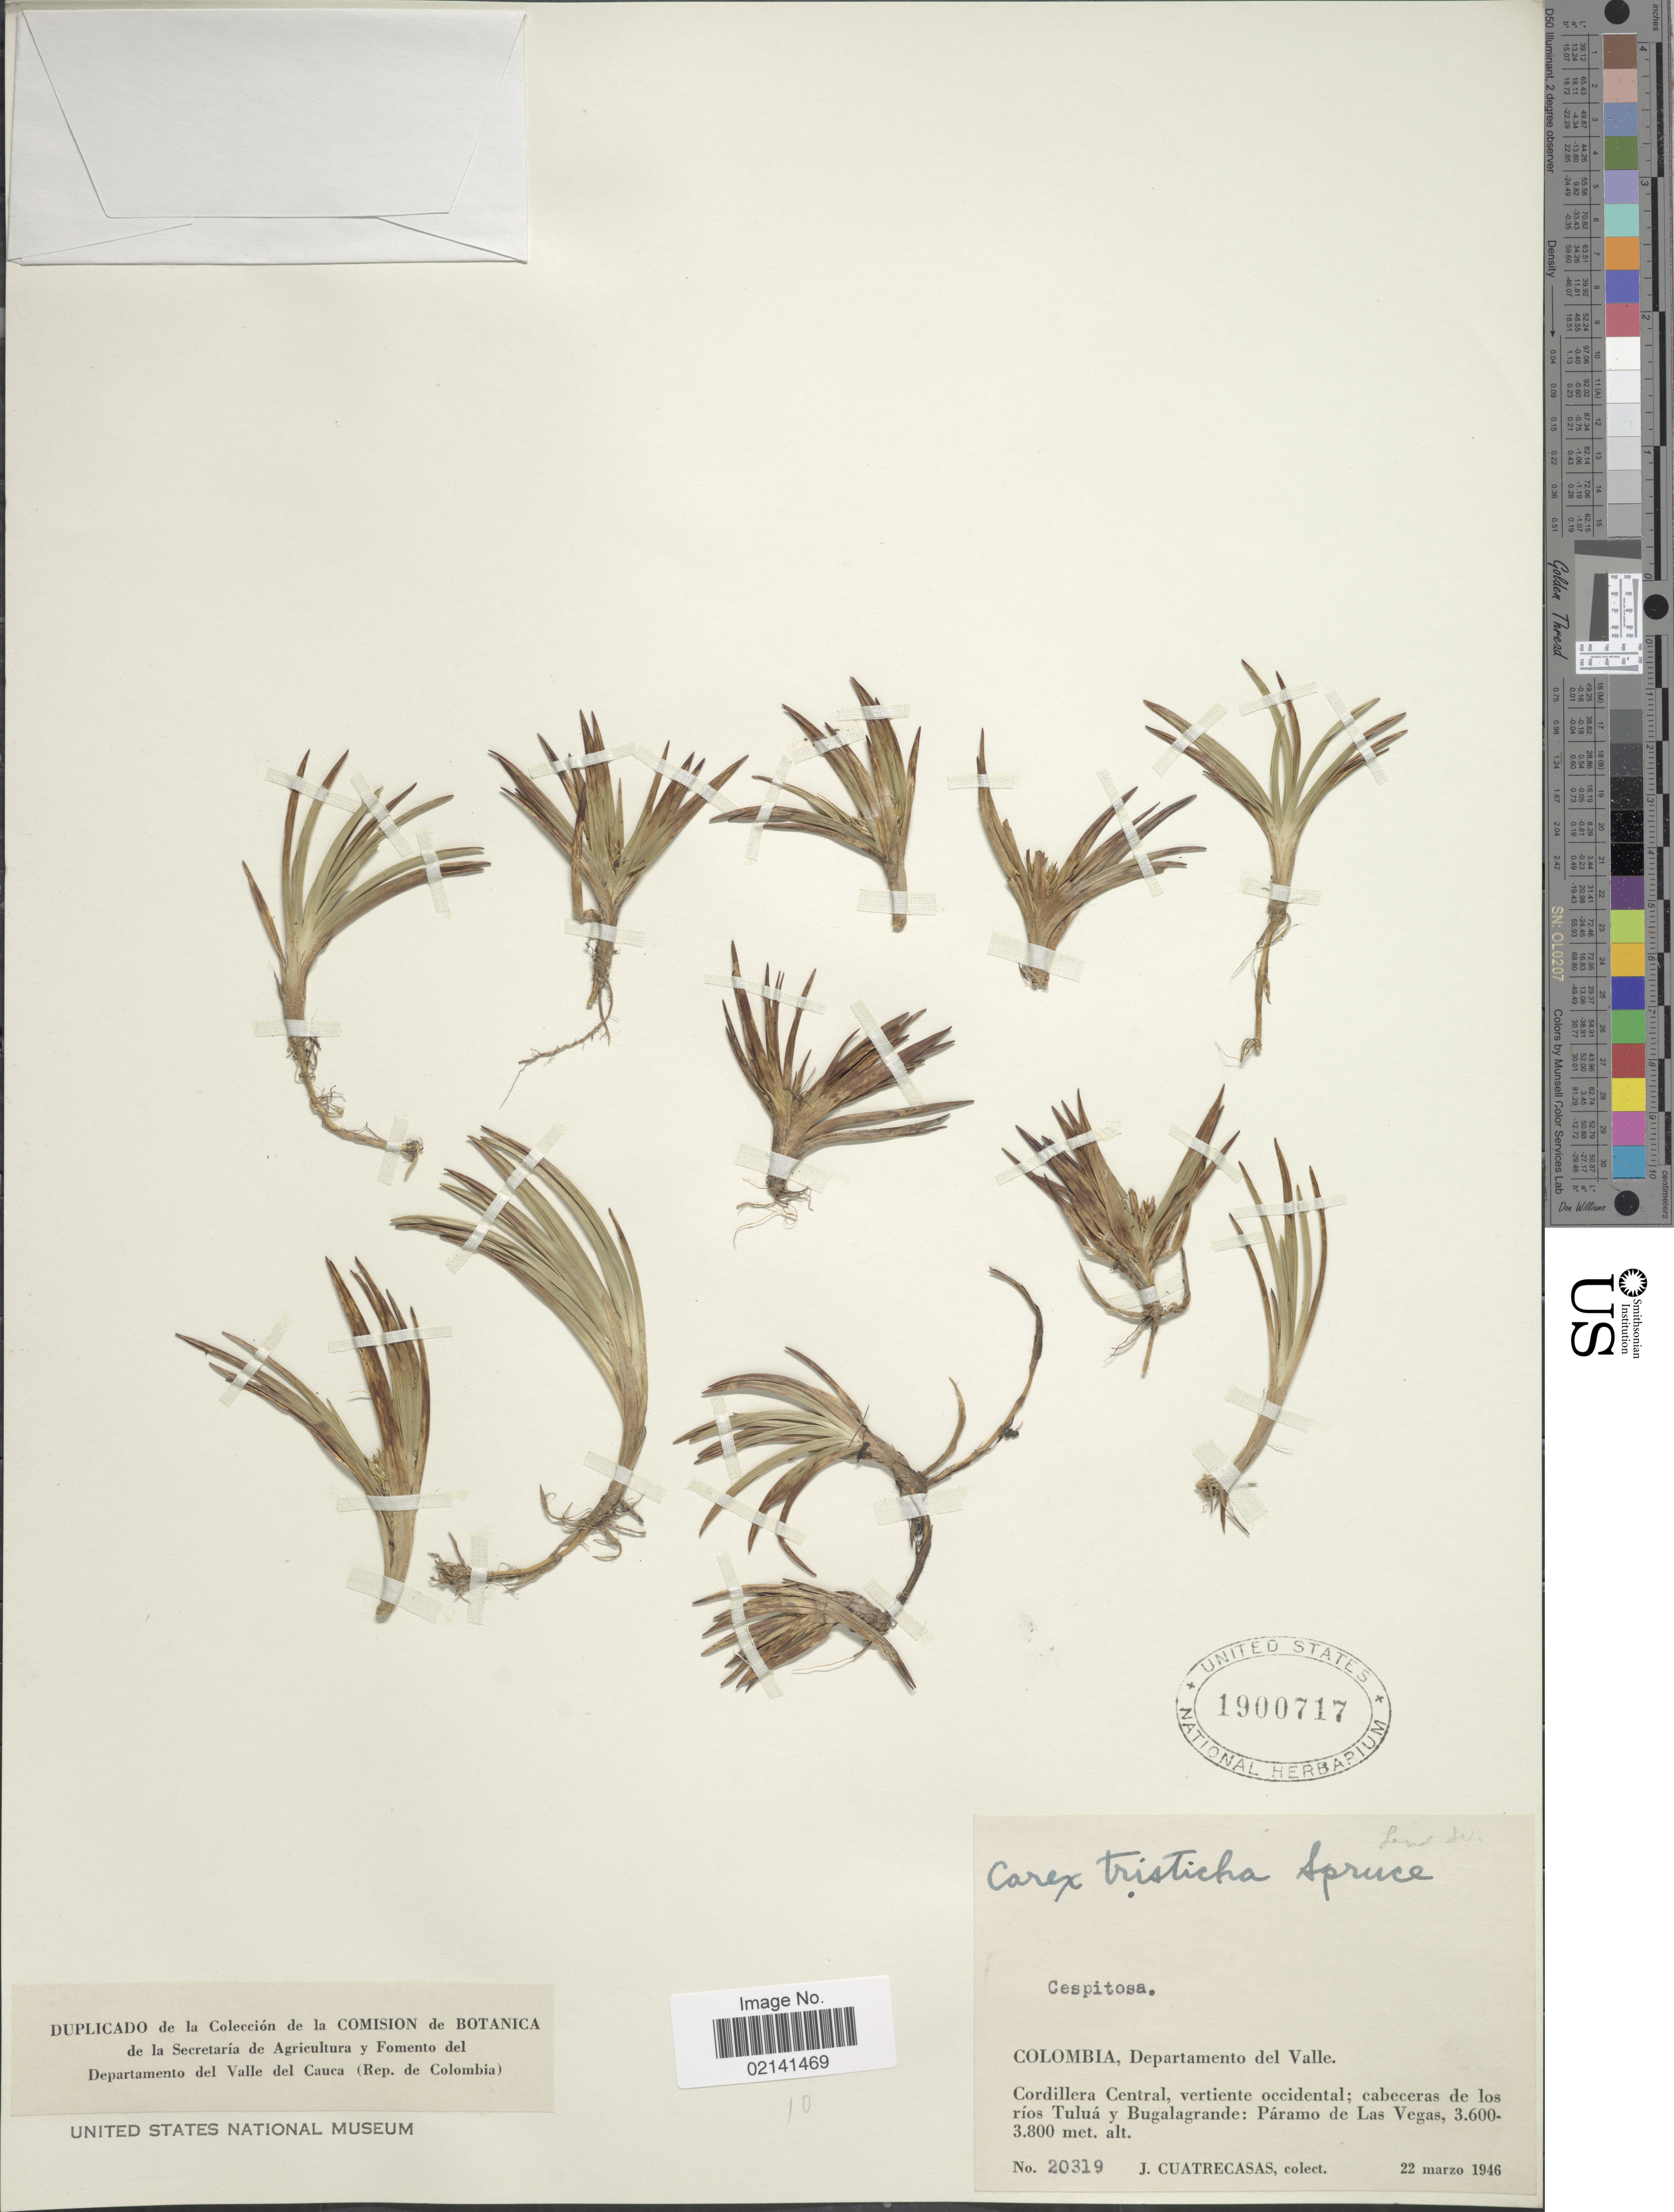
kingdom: Plantae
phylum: Tracheophyta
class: Liliopsida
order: Poales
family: Cyperaceae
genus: Carex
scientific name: Carex tamana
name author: Steyerm.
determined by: Jimnéz-Mejias, Pedro, (UPOS), Universidad Pablo de Olavide (SPAIN)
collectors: J. Cuatrecasas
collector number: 20319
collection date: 1946-03-22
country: Colombia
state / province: Valle del Cauca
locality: Colombia, Departamento del Valle. Cordillera Central, vertiente occidental; cabeceras de los rios Tulua y Bugalagrande: Paramo de Las Vegas.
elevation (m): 3600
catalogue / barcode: US 1900717